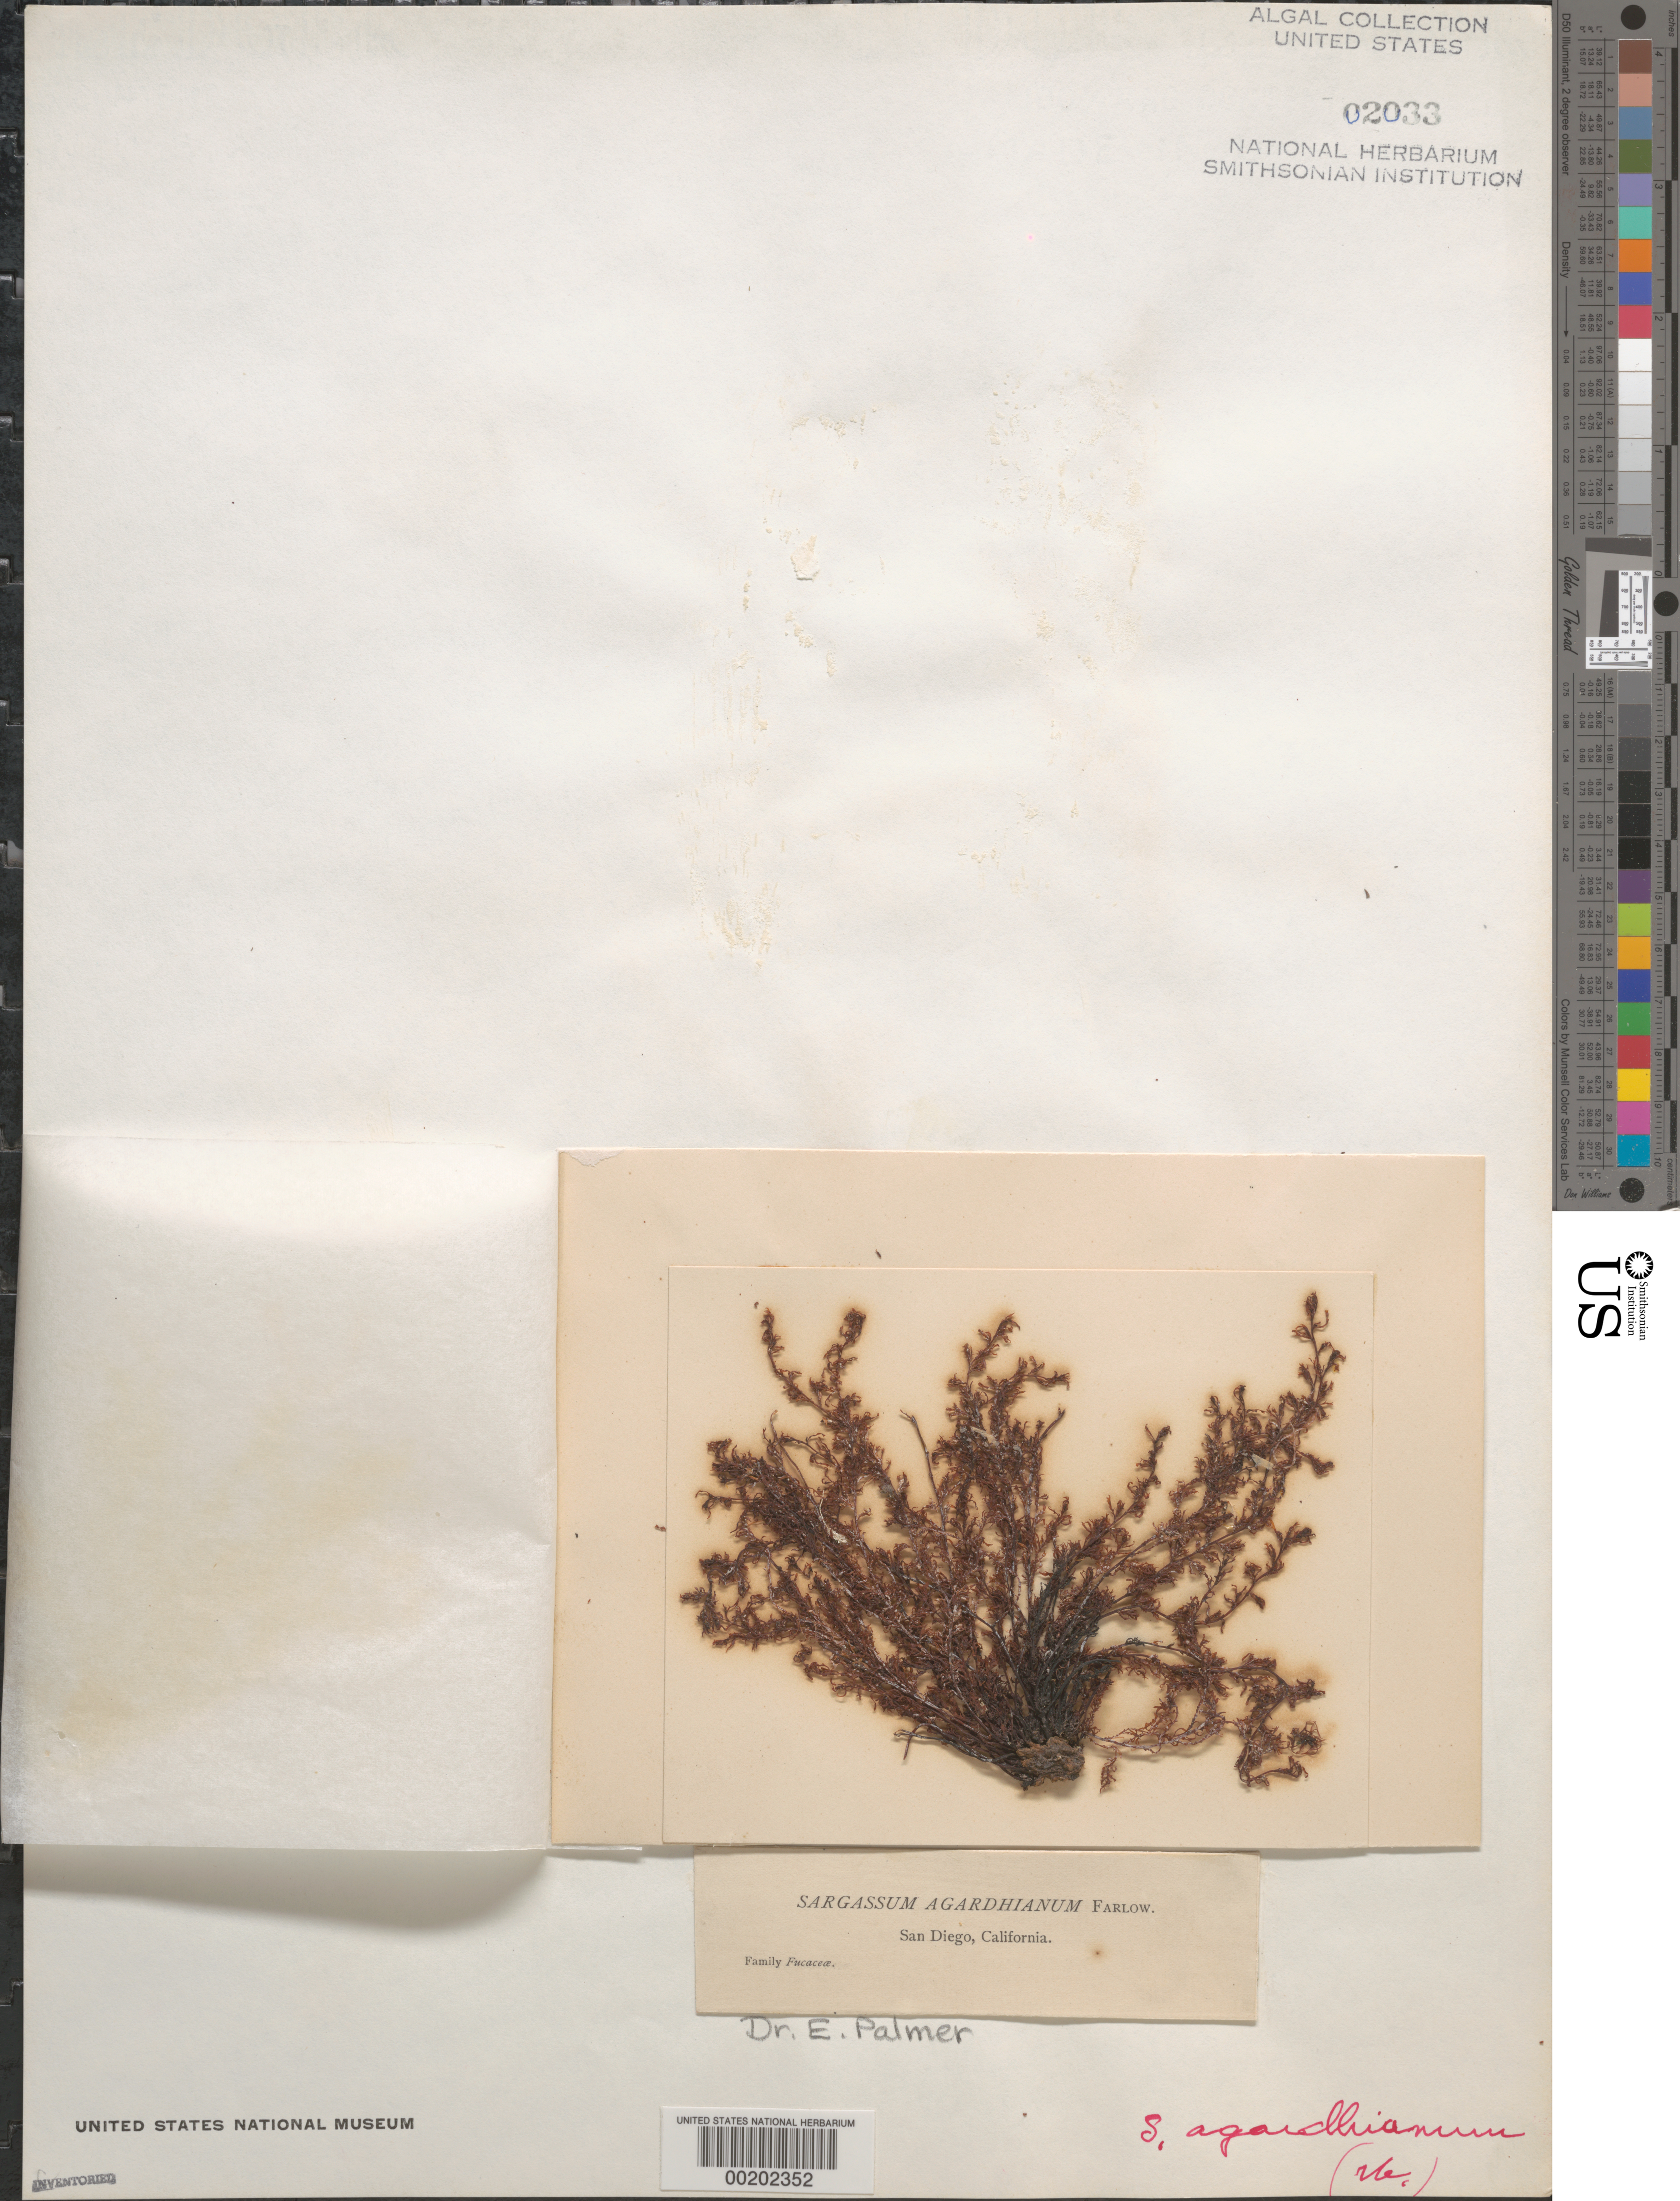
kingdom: Chromista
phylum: Ochrophyta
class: Phaeophyceae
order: Fucales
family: Sargassaceae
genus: Sargassum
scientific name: Sargassum agardhianum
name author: Farl. in J. Agardh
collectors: E. Palmer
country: United States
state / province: California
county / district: San Diego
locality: San Diego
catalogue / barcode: US 2033